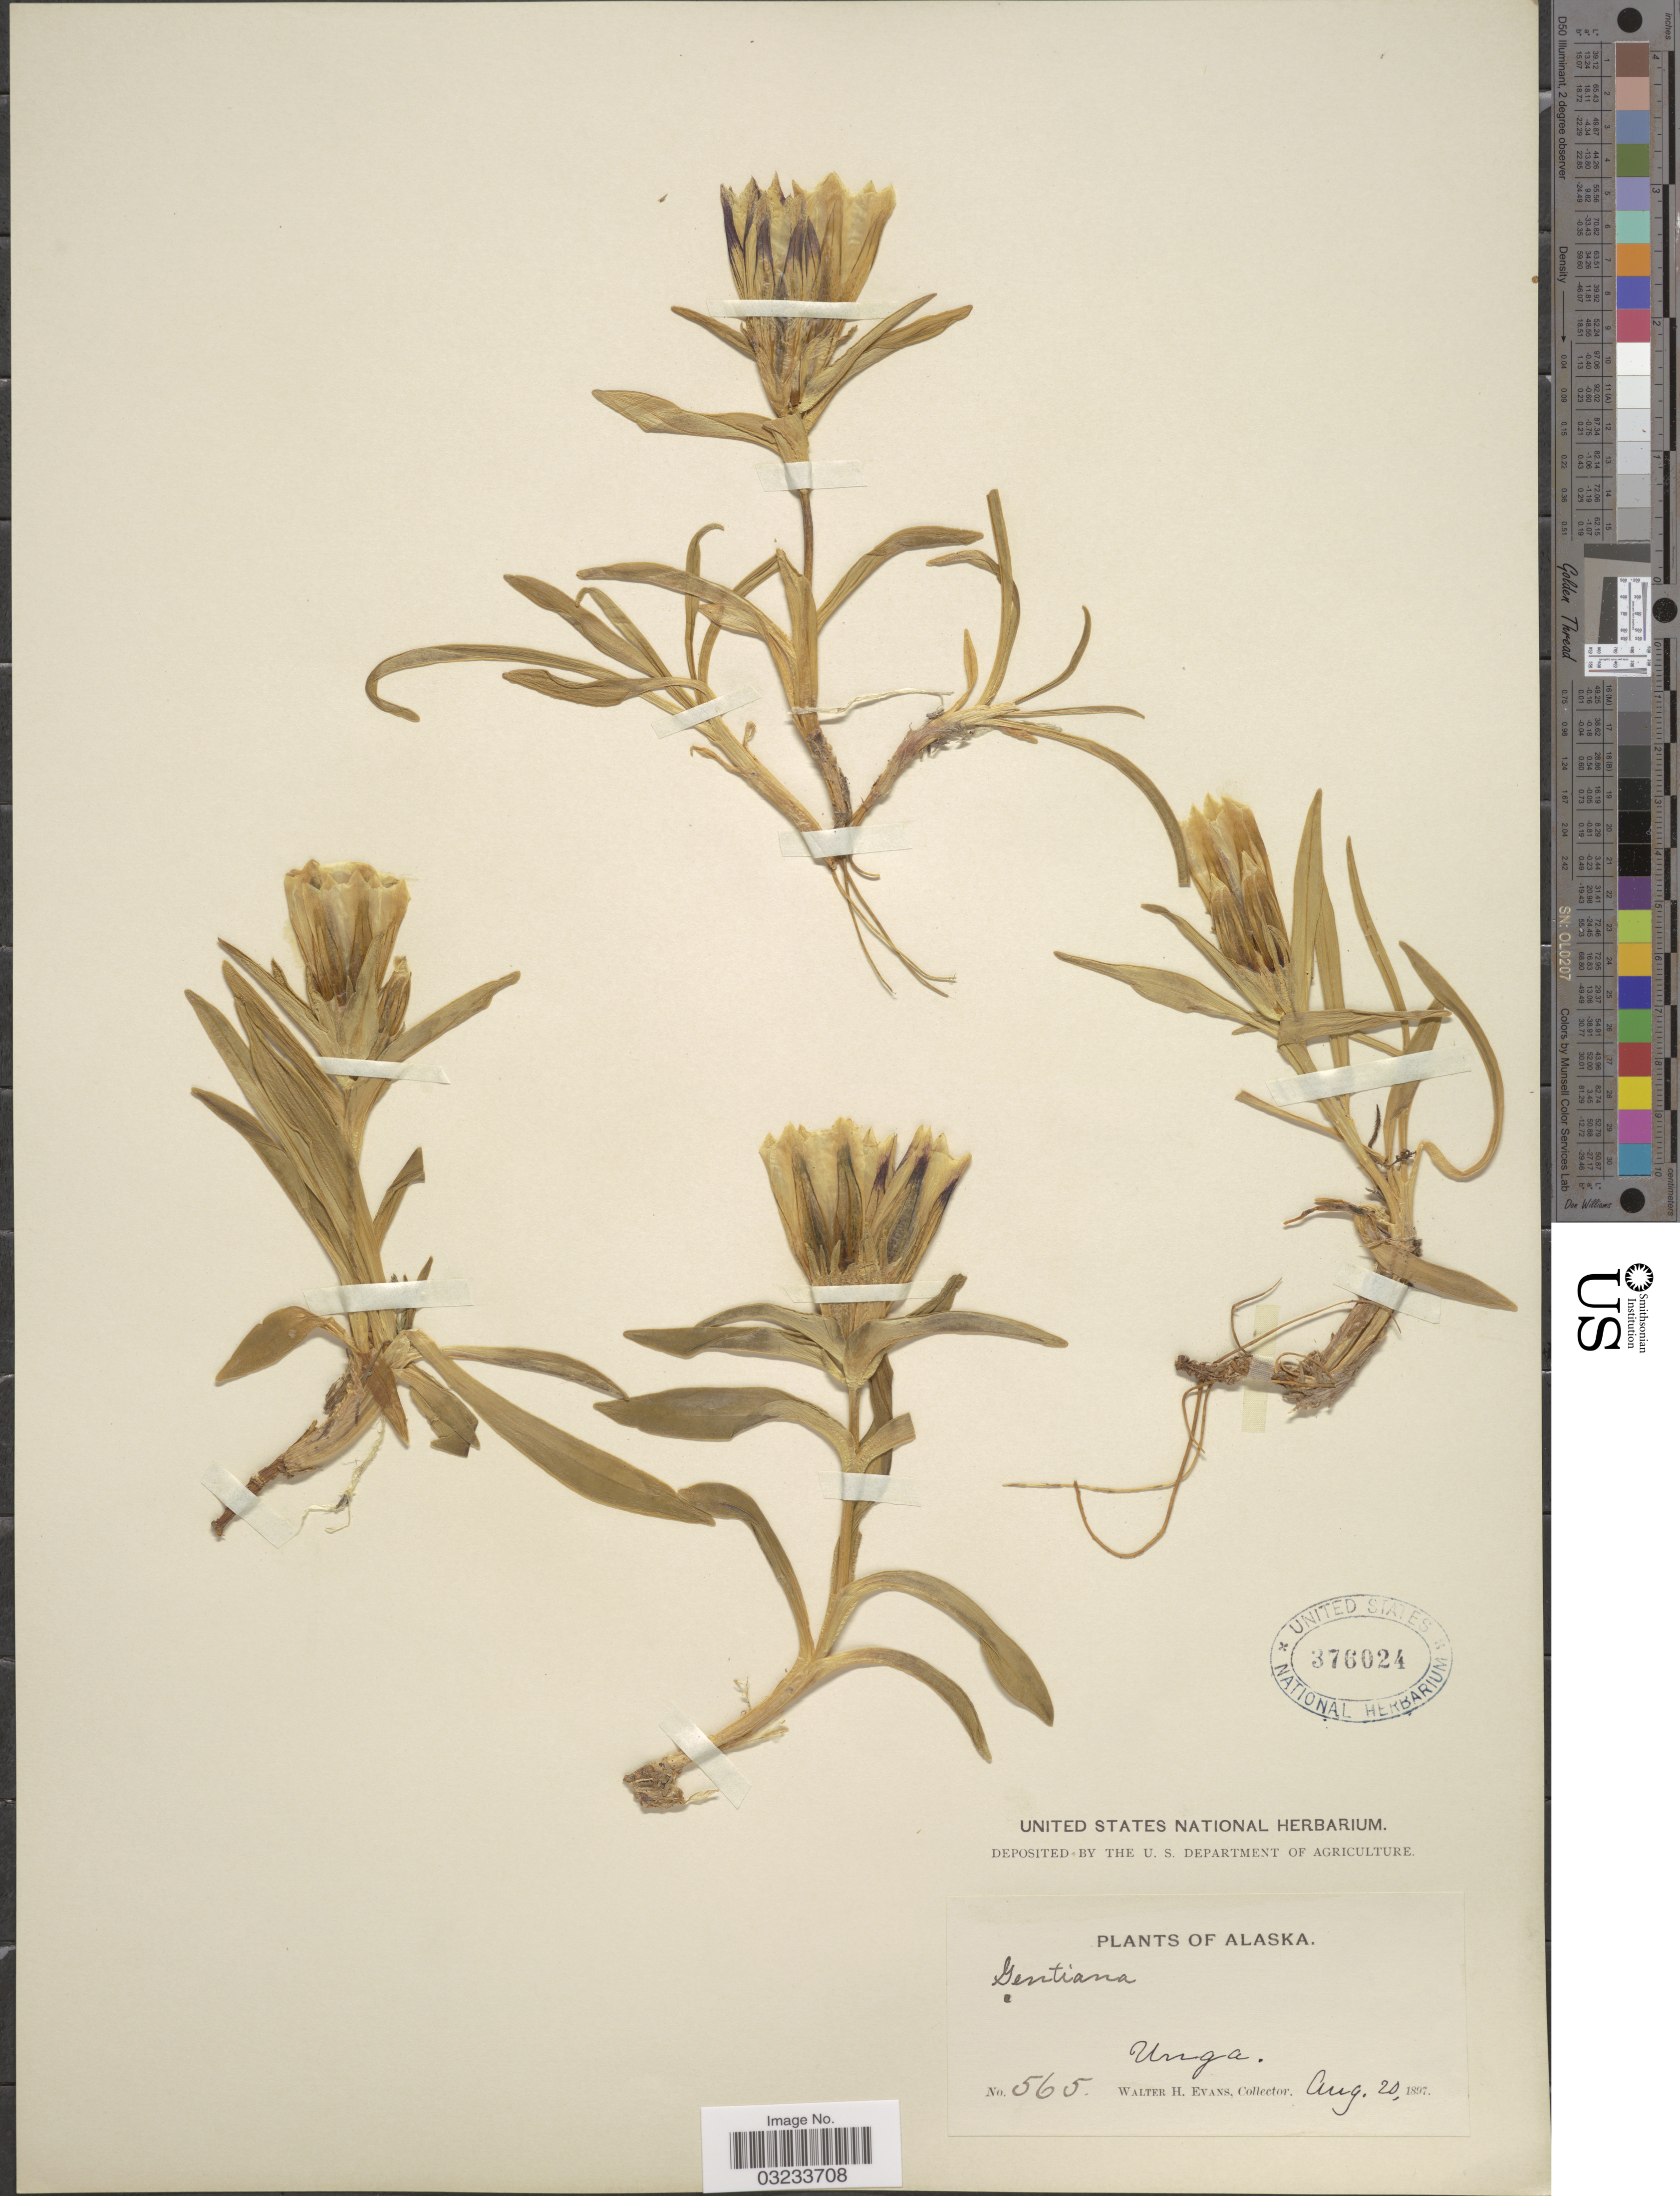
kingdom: Plantae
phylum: Tracheophyta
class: Magnoliopsida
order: Gentianales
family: Gentianaceae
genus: Gentiana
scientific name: Gentiana algida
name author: Pall.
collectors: W. H. Evans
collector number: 565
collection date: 1897-08-20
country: United States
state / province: Alaska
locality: Unga.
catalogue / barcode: US 376024